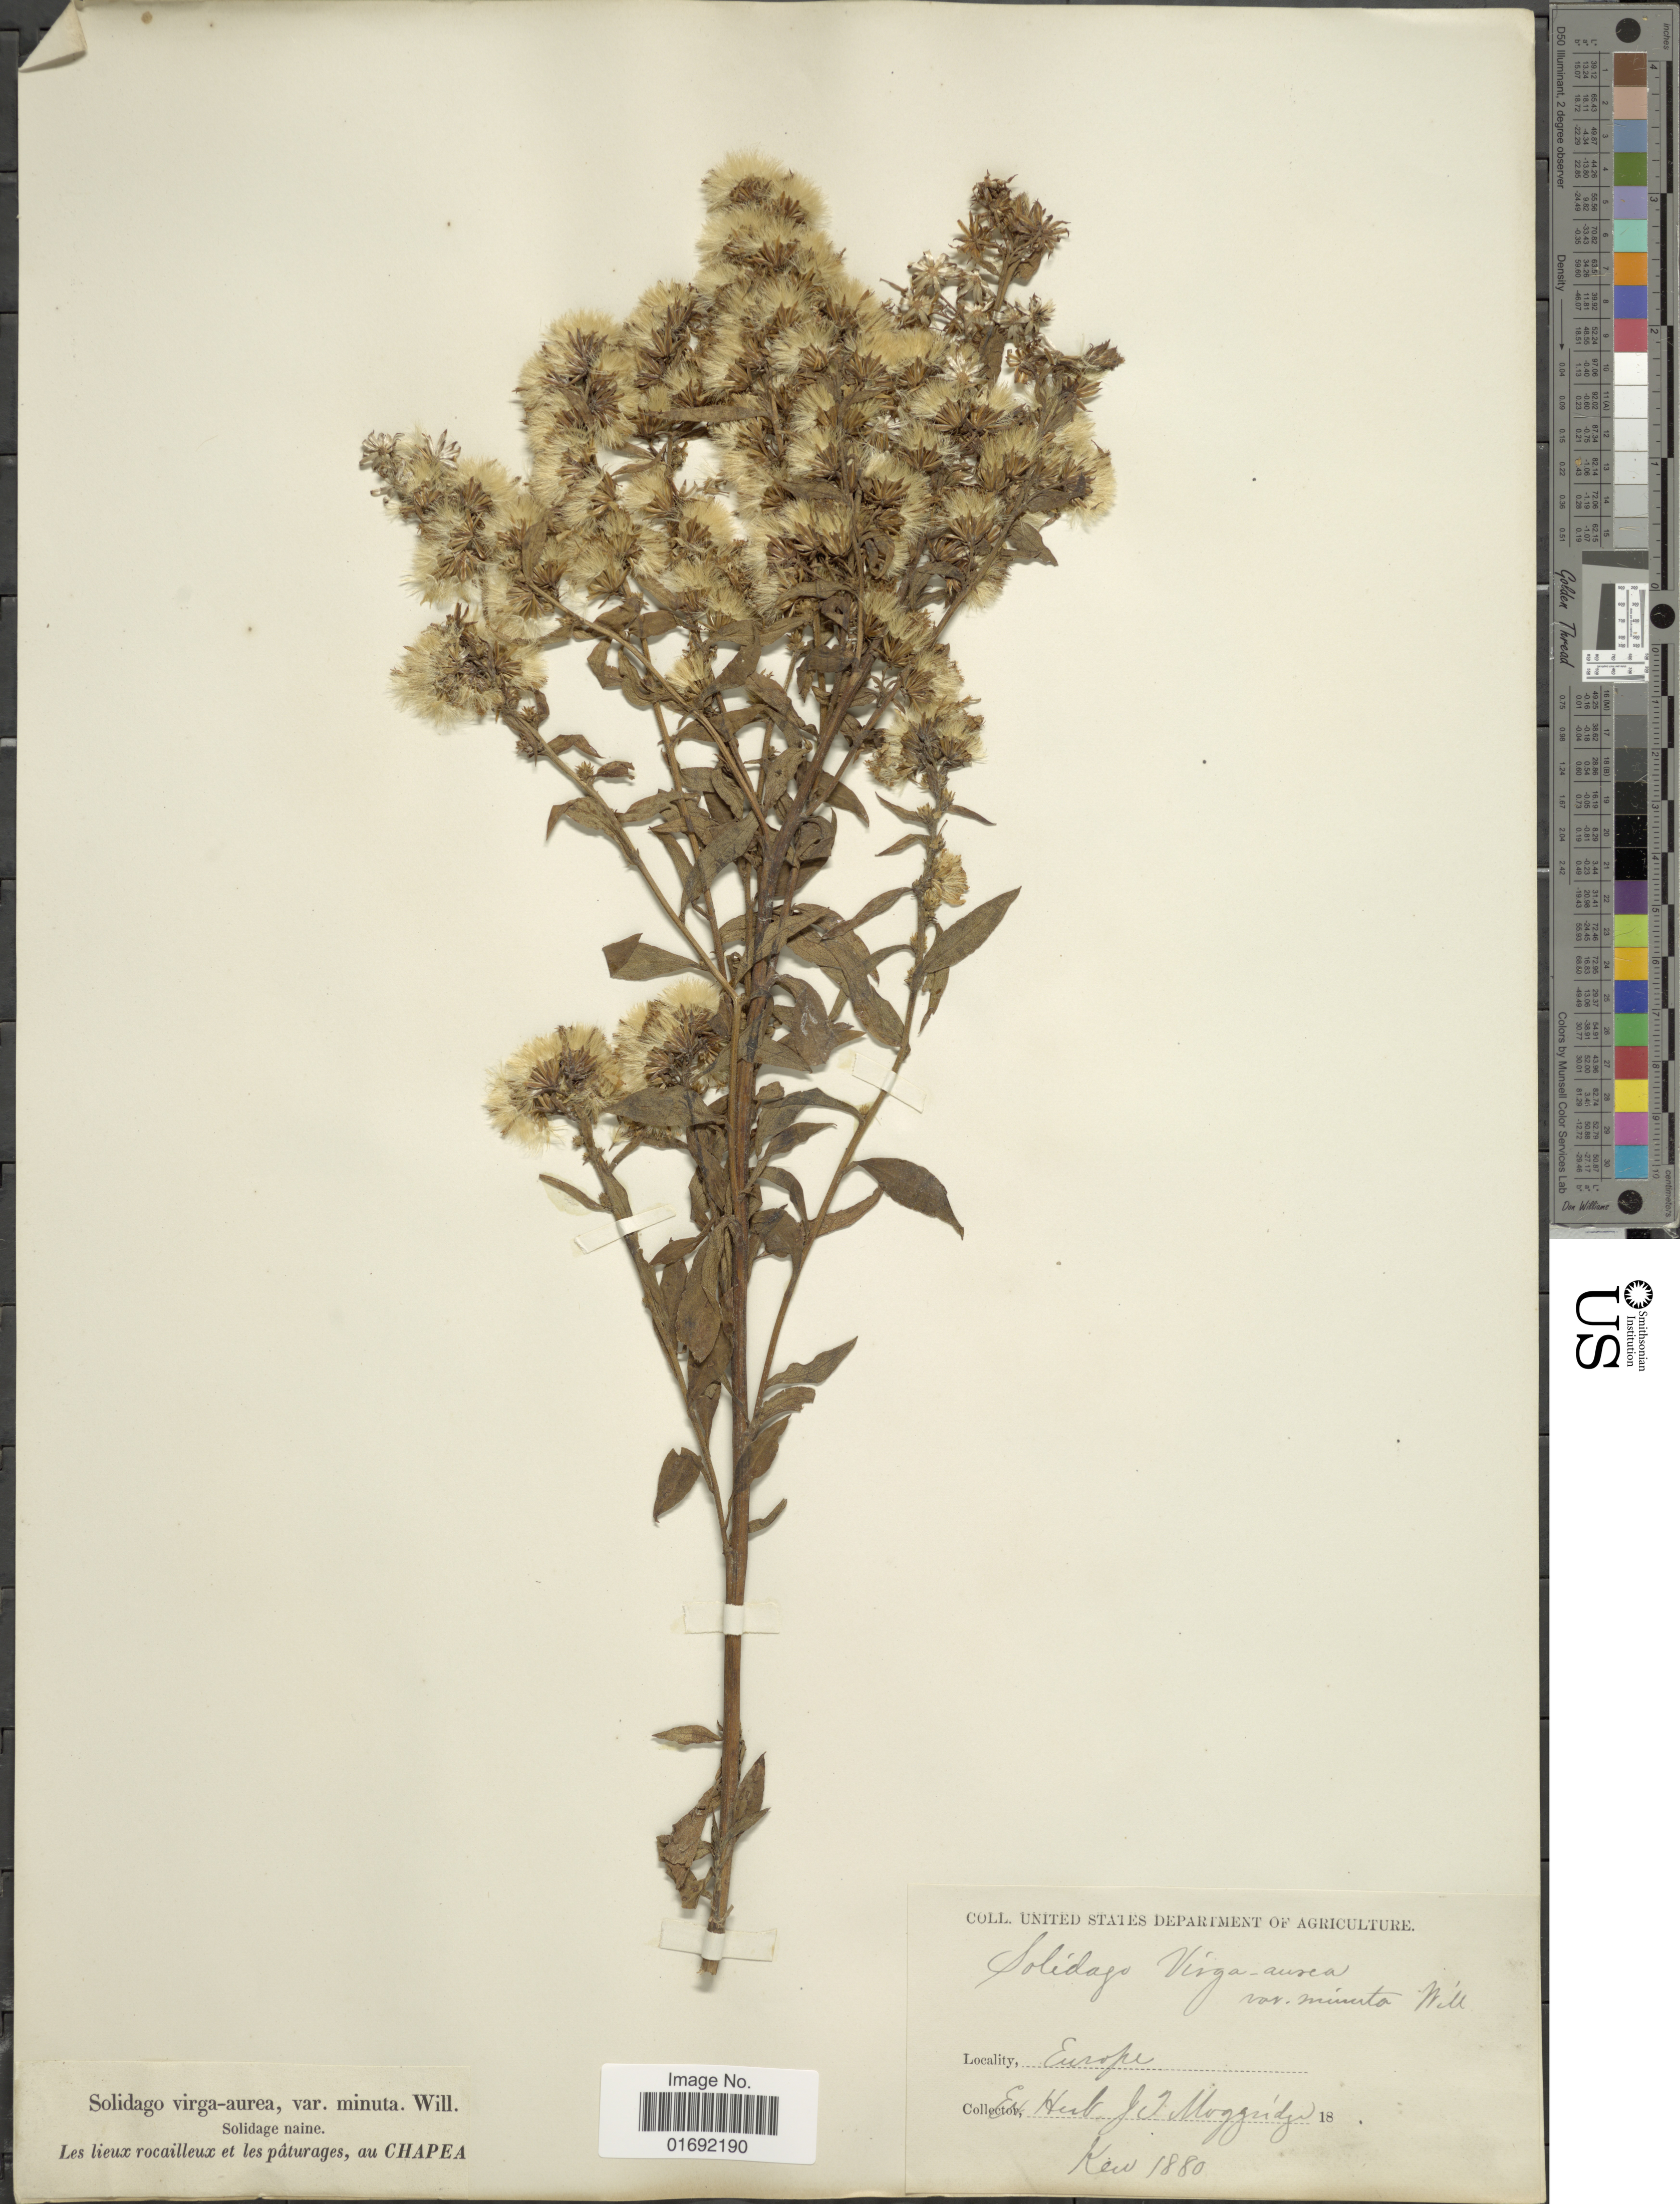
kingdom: Plantae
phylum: Tracheophyta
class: Magnoliopsida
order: Asterales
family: Asteraceae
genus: Solidago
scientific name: Solidago virgaurea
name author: L.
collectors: ex herb. J.T. Moggridge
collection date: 1880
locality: Europe